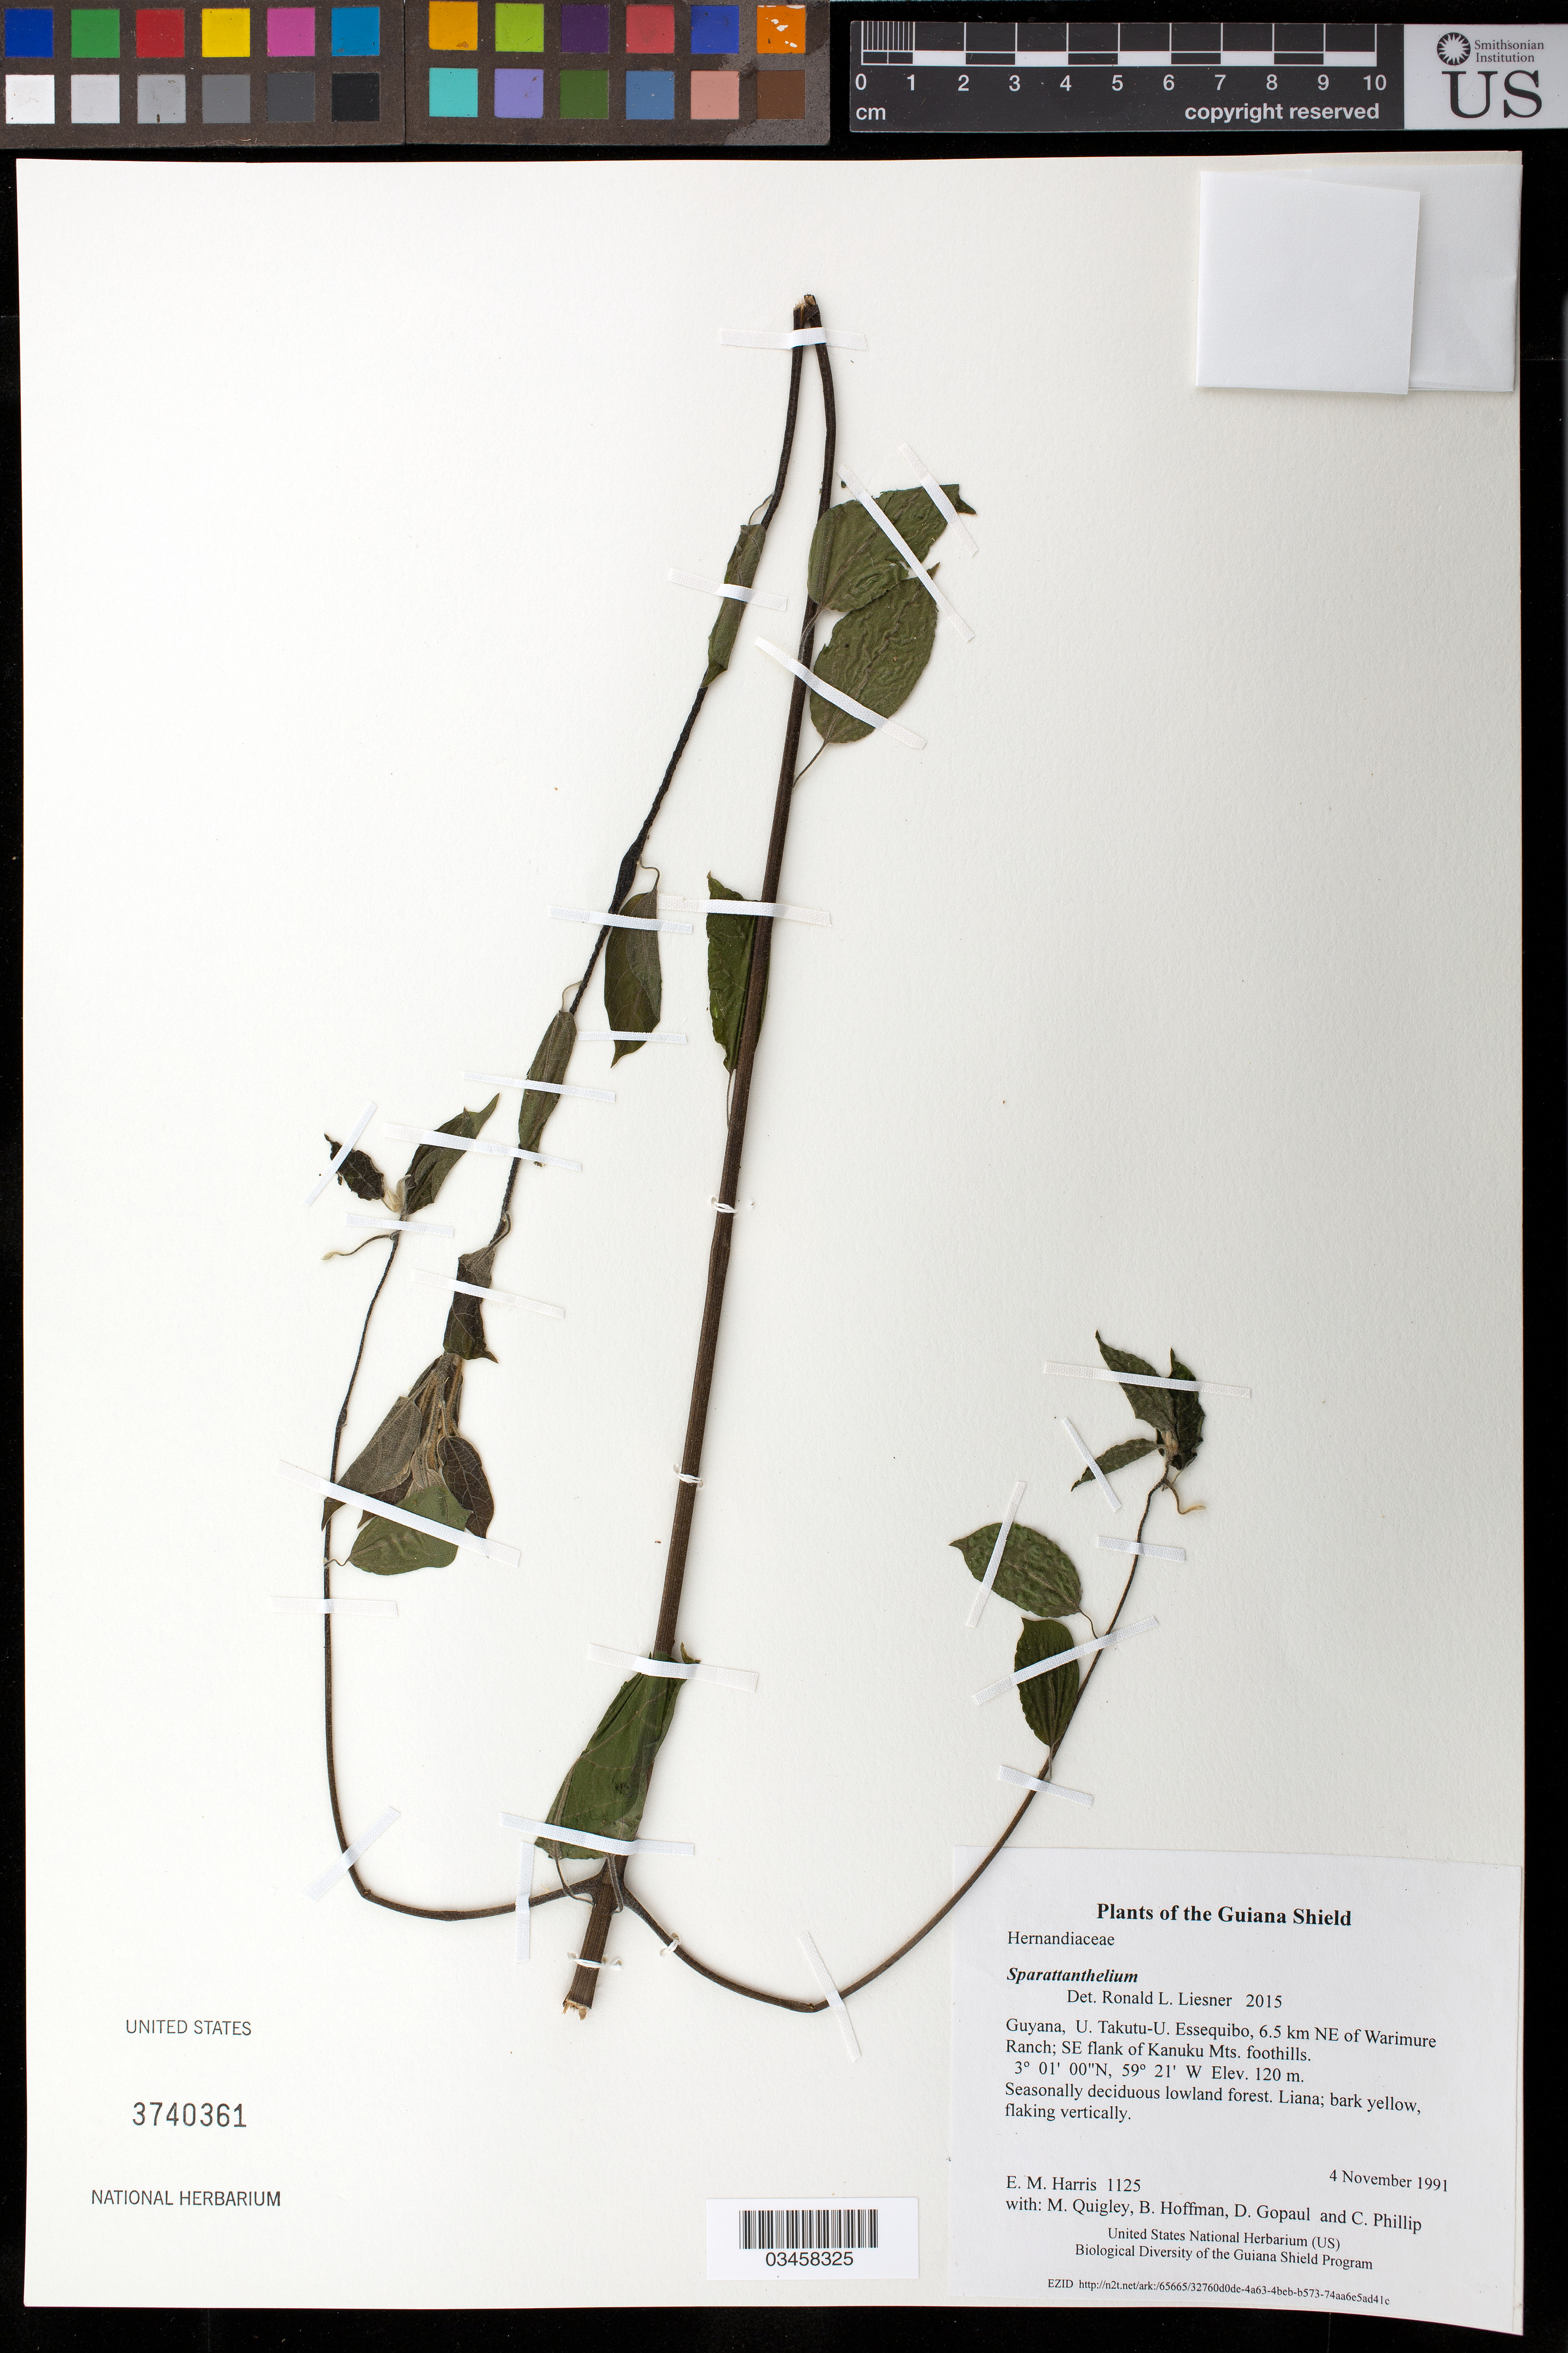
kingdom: Plantae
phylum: Tracheophyta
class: Magnoliopsida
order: Laurales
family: Hernandiaceae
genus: Sparattanthelium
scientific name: Sparattanthelium sp.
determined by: Liesner, R. L.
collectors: E. M. Harris, M. Quigley, B. Hoffman, D. Gopaul & C. Phillip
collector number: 1125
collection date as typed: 4 November 1991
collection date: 1991-11-04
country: Guyana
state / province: U. Takutu-U. Essequibo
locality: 6.5 km NE of Warimure Ranch; SE flank of Kanuku Mts. foothills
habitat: Seasonally deciduous lowland forest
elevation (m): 120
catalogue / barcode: US 3740361